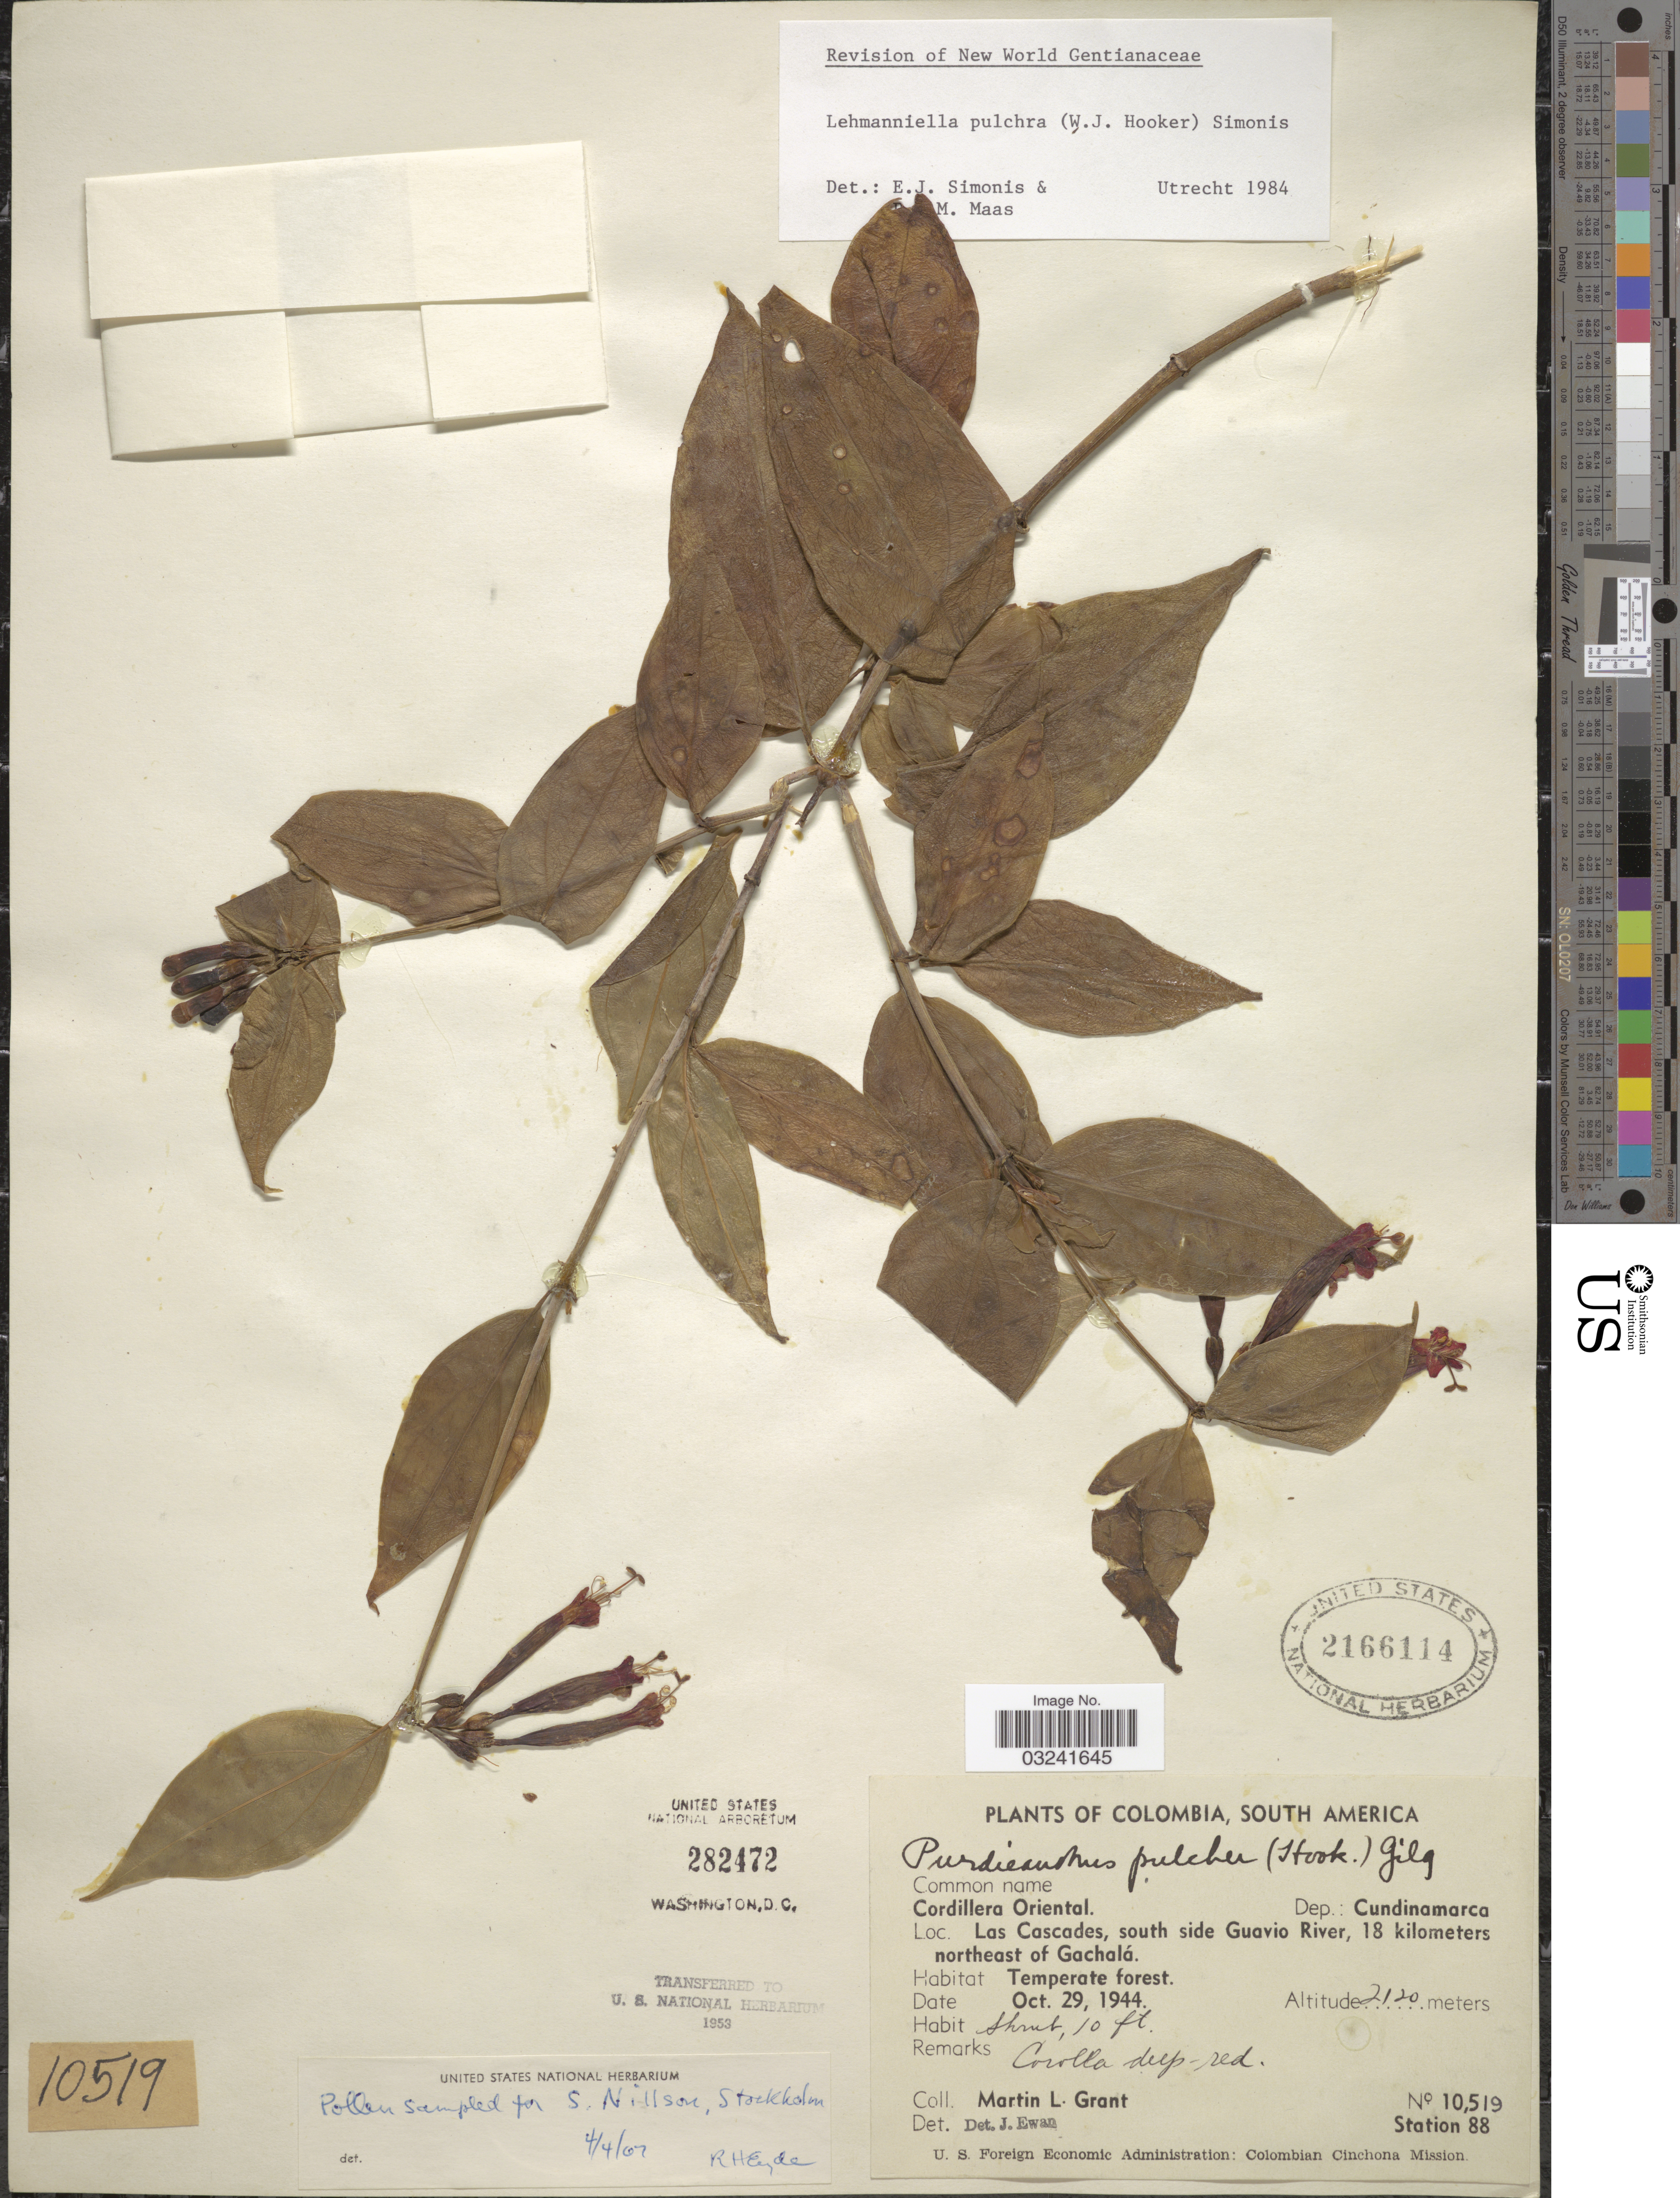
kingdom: Plantae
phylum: Tracheophyta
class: Magnoliopsida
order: Gentianales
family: Gentianaceae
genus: Lehmanniella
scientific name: Lehmanniella pulchra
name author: (Hook.) J.E. Simonis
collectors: M. L. Grant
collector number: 10519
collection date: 1944-10-29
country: Colombia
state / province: Cundinamarca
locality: Cordillera Oriental, Dep.: Cundinamarca, Las Cascades, south side Guavio River, 18 kilometers northeast of Gachalá, Station 88.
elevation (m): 2120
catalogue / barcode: US 2166114